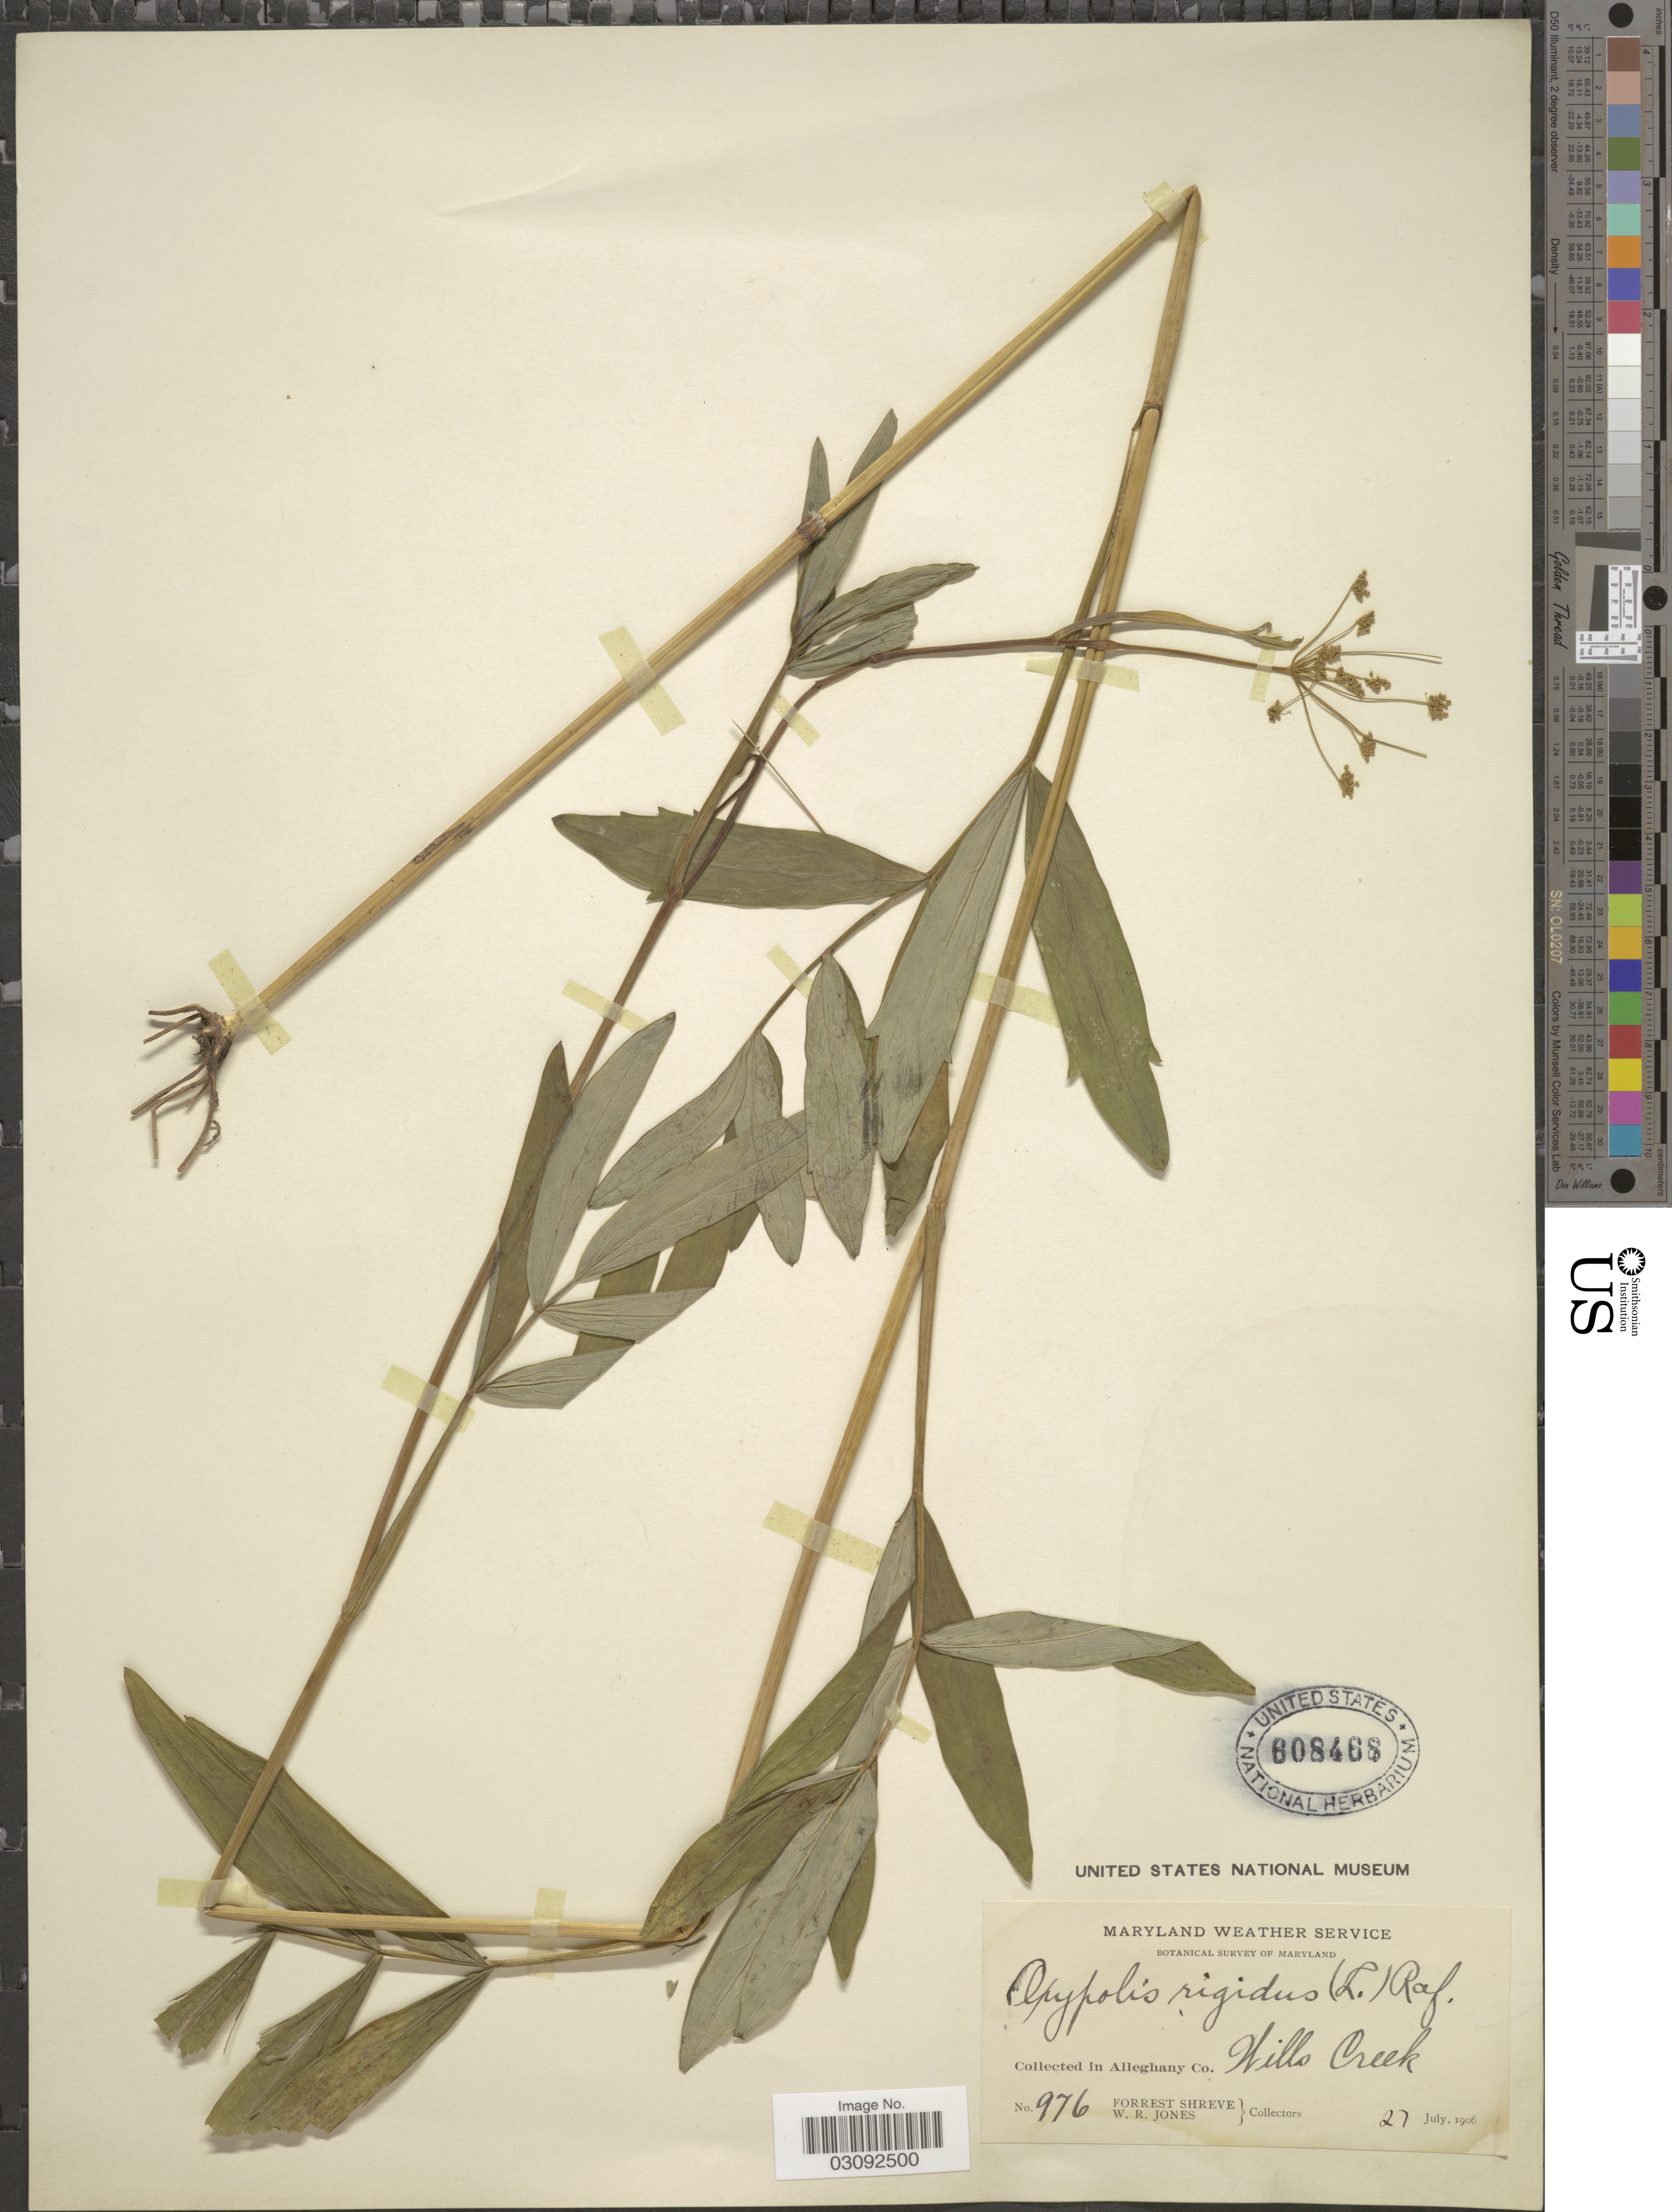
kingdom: Plantae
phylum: Tracheophyta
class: Magnoliopsida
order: Apiales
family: Apiaceae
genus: Oxypolis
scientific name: Oxypolis rigidior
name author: (L.) Raf.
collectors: F. Shreve & W. R. Jones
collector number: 976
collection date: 1906-07-27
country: United States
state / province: Maryland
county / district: Allegany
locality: In Alleghany Co. Wills Creek.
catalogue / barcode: US 608468